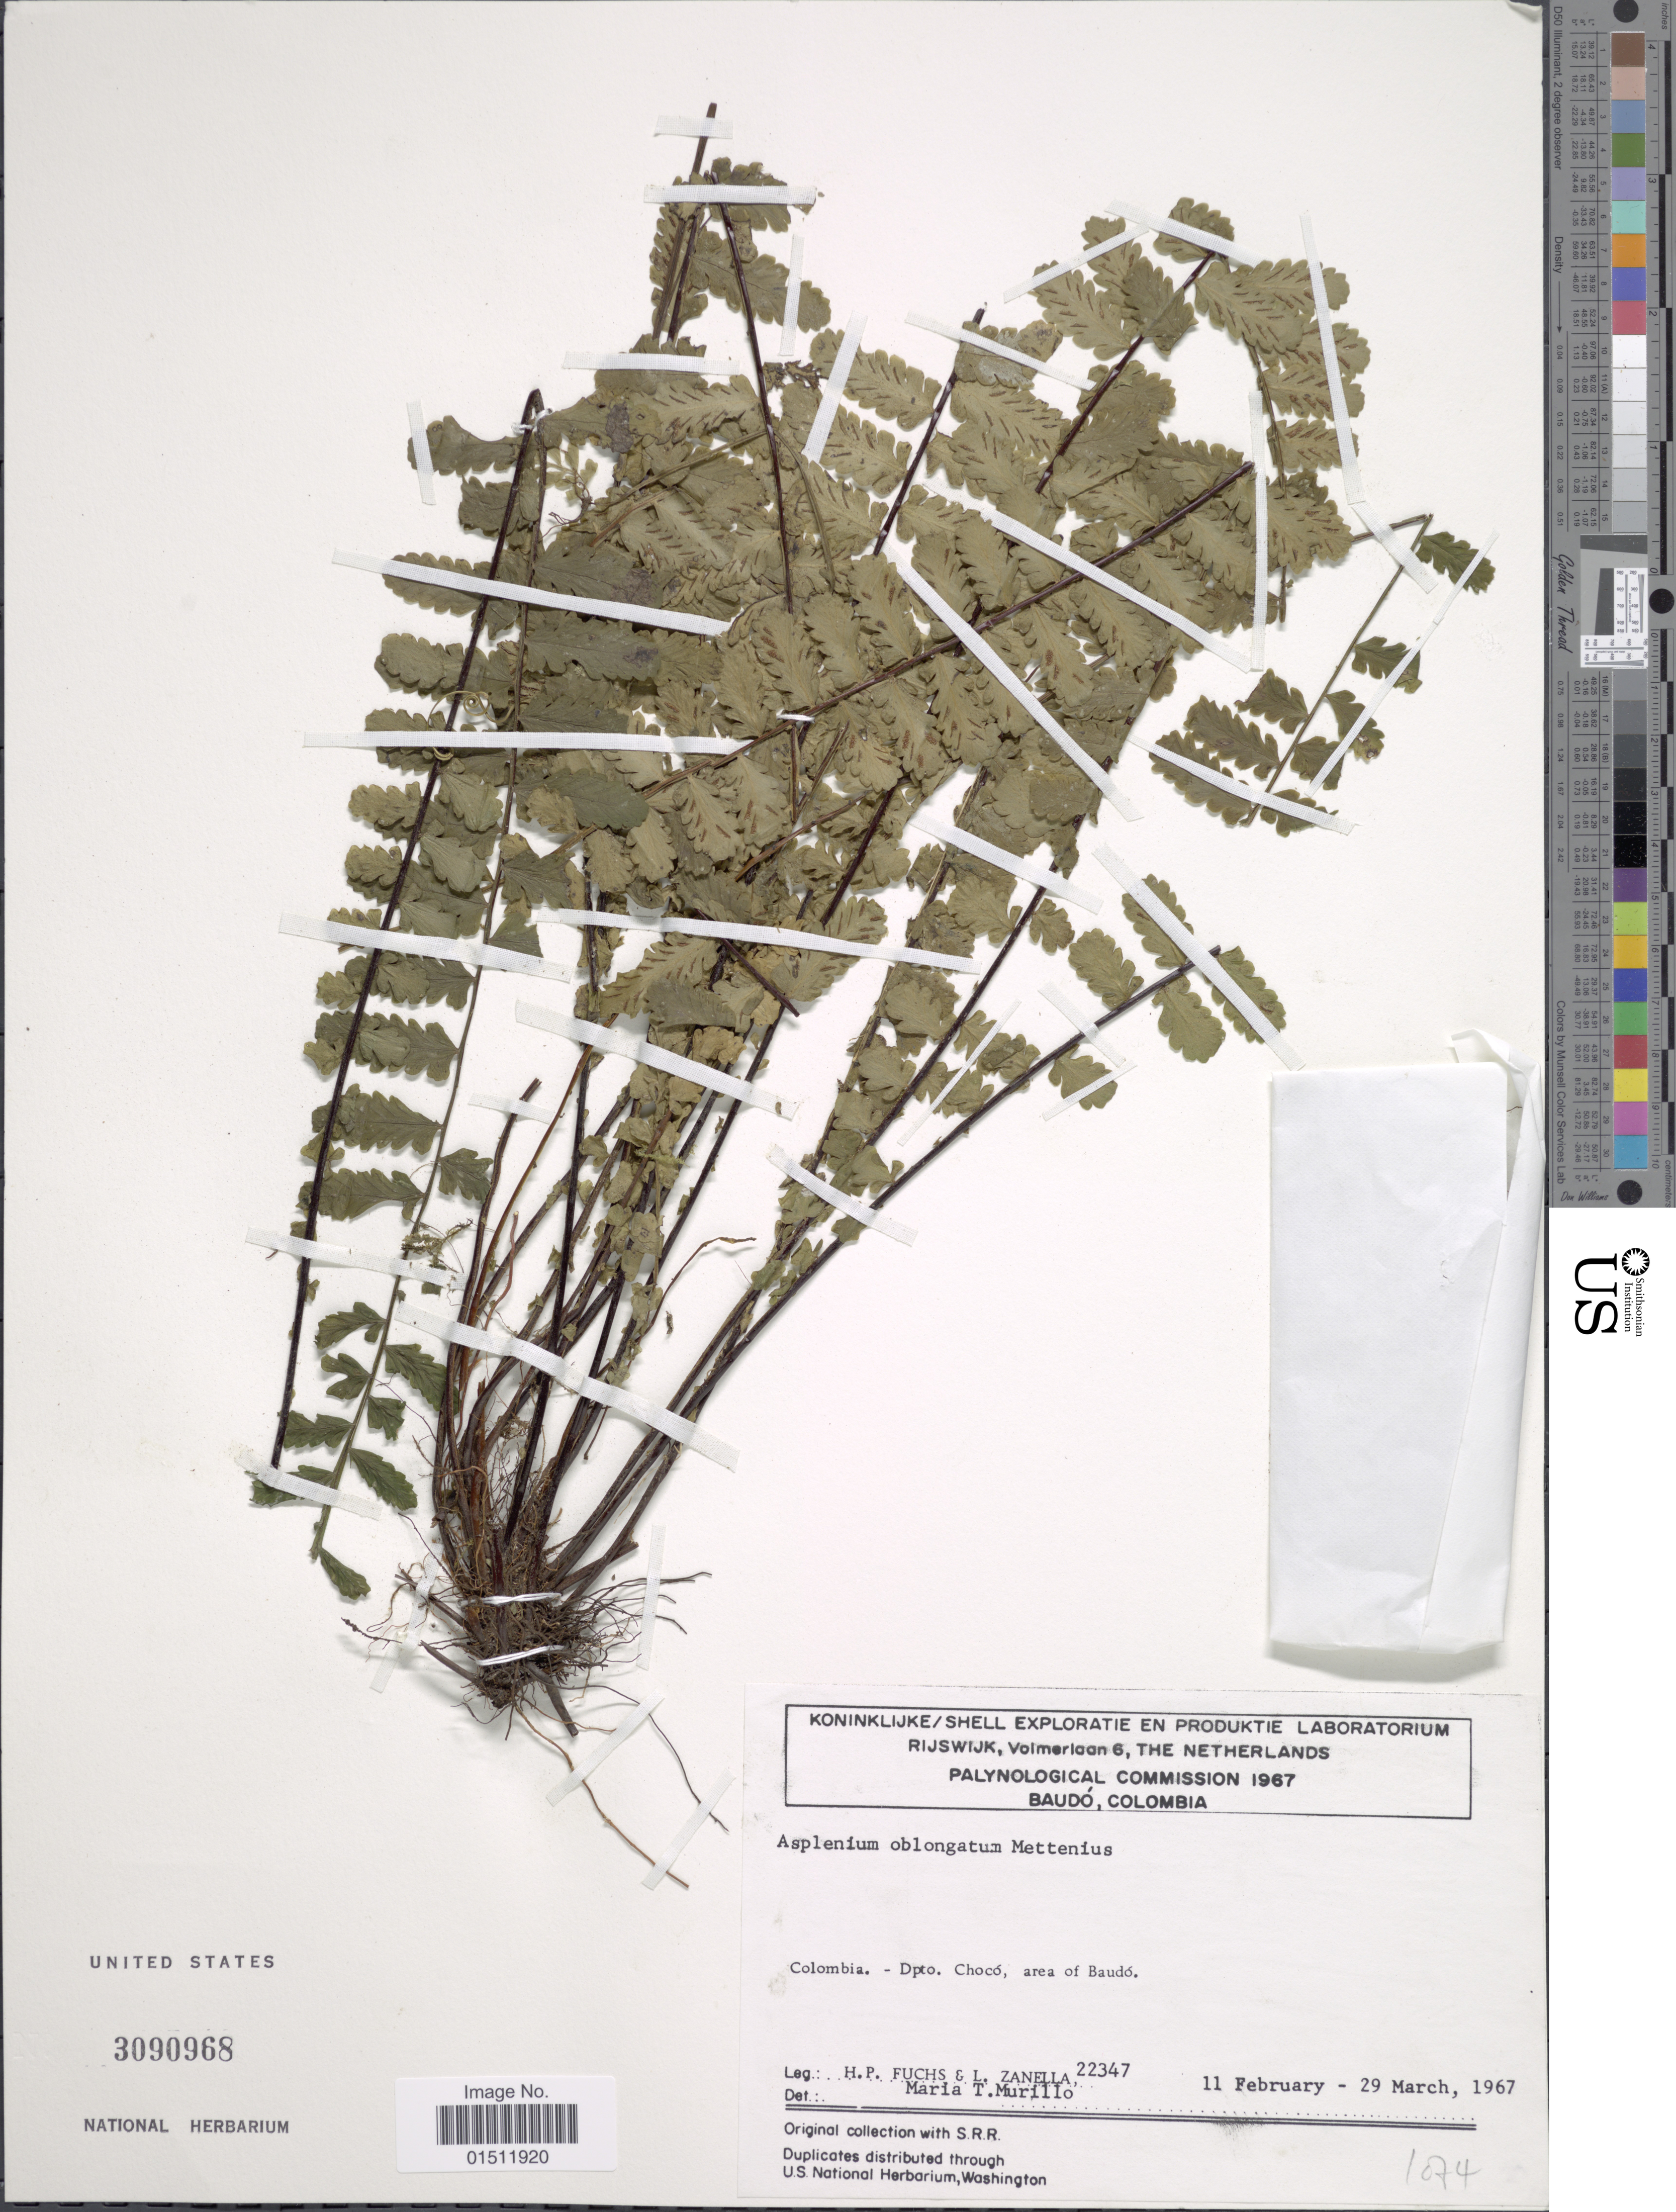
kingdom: Plantae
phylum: Tracheophyta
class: Polypodiopsida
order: Polypodiales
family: Aspleniaceae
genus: Asplenium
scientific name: Asplenium oblongatum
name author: Mett.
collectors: H. P. Fuchs & L. Zanella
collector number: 22347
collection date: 1967-02-11/1967-03-29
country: Colombia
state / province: Chocó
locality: Dpto. Choco, area of Baudo.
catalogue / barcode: US 3090968